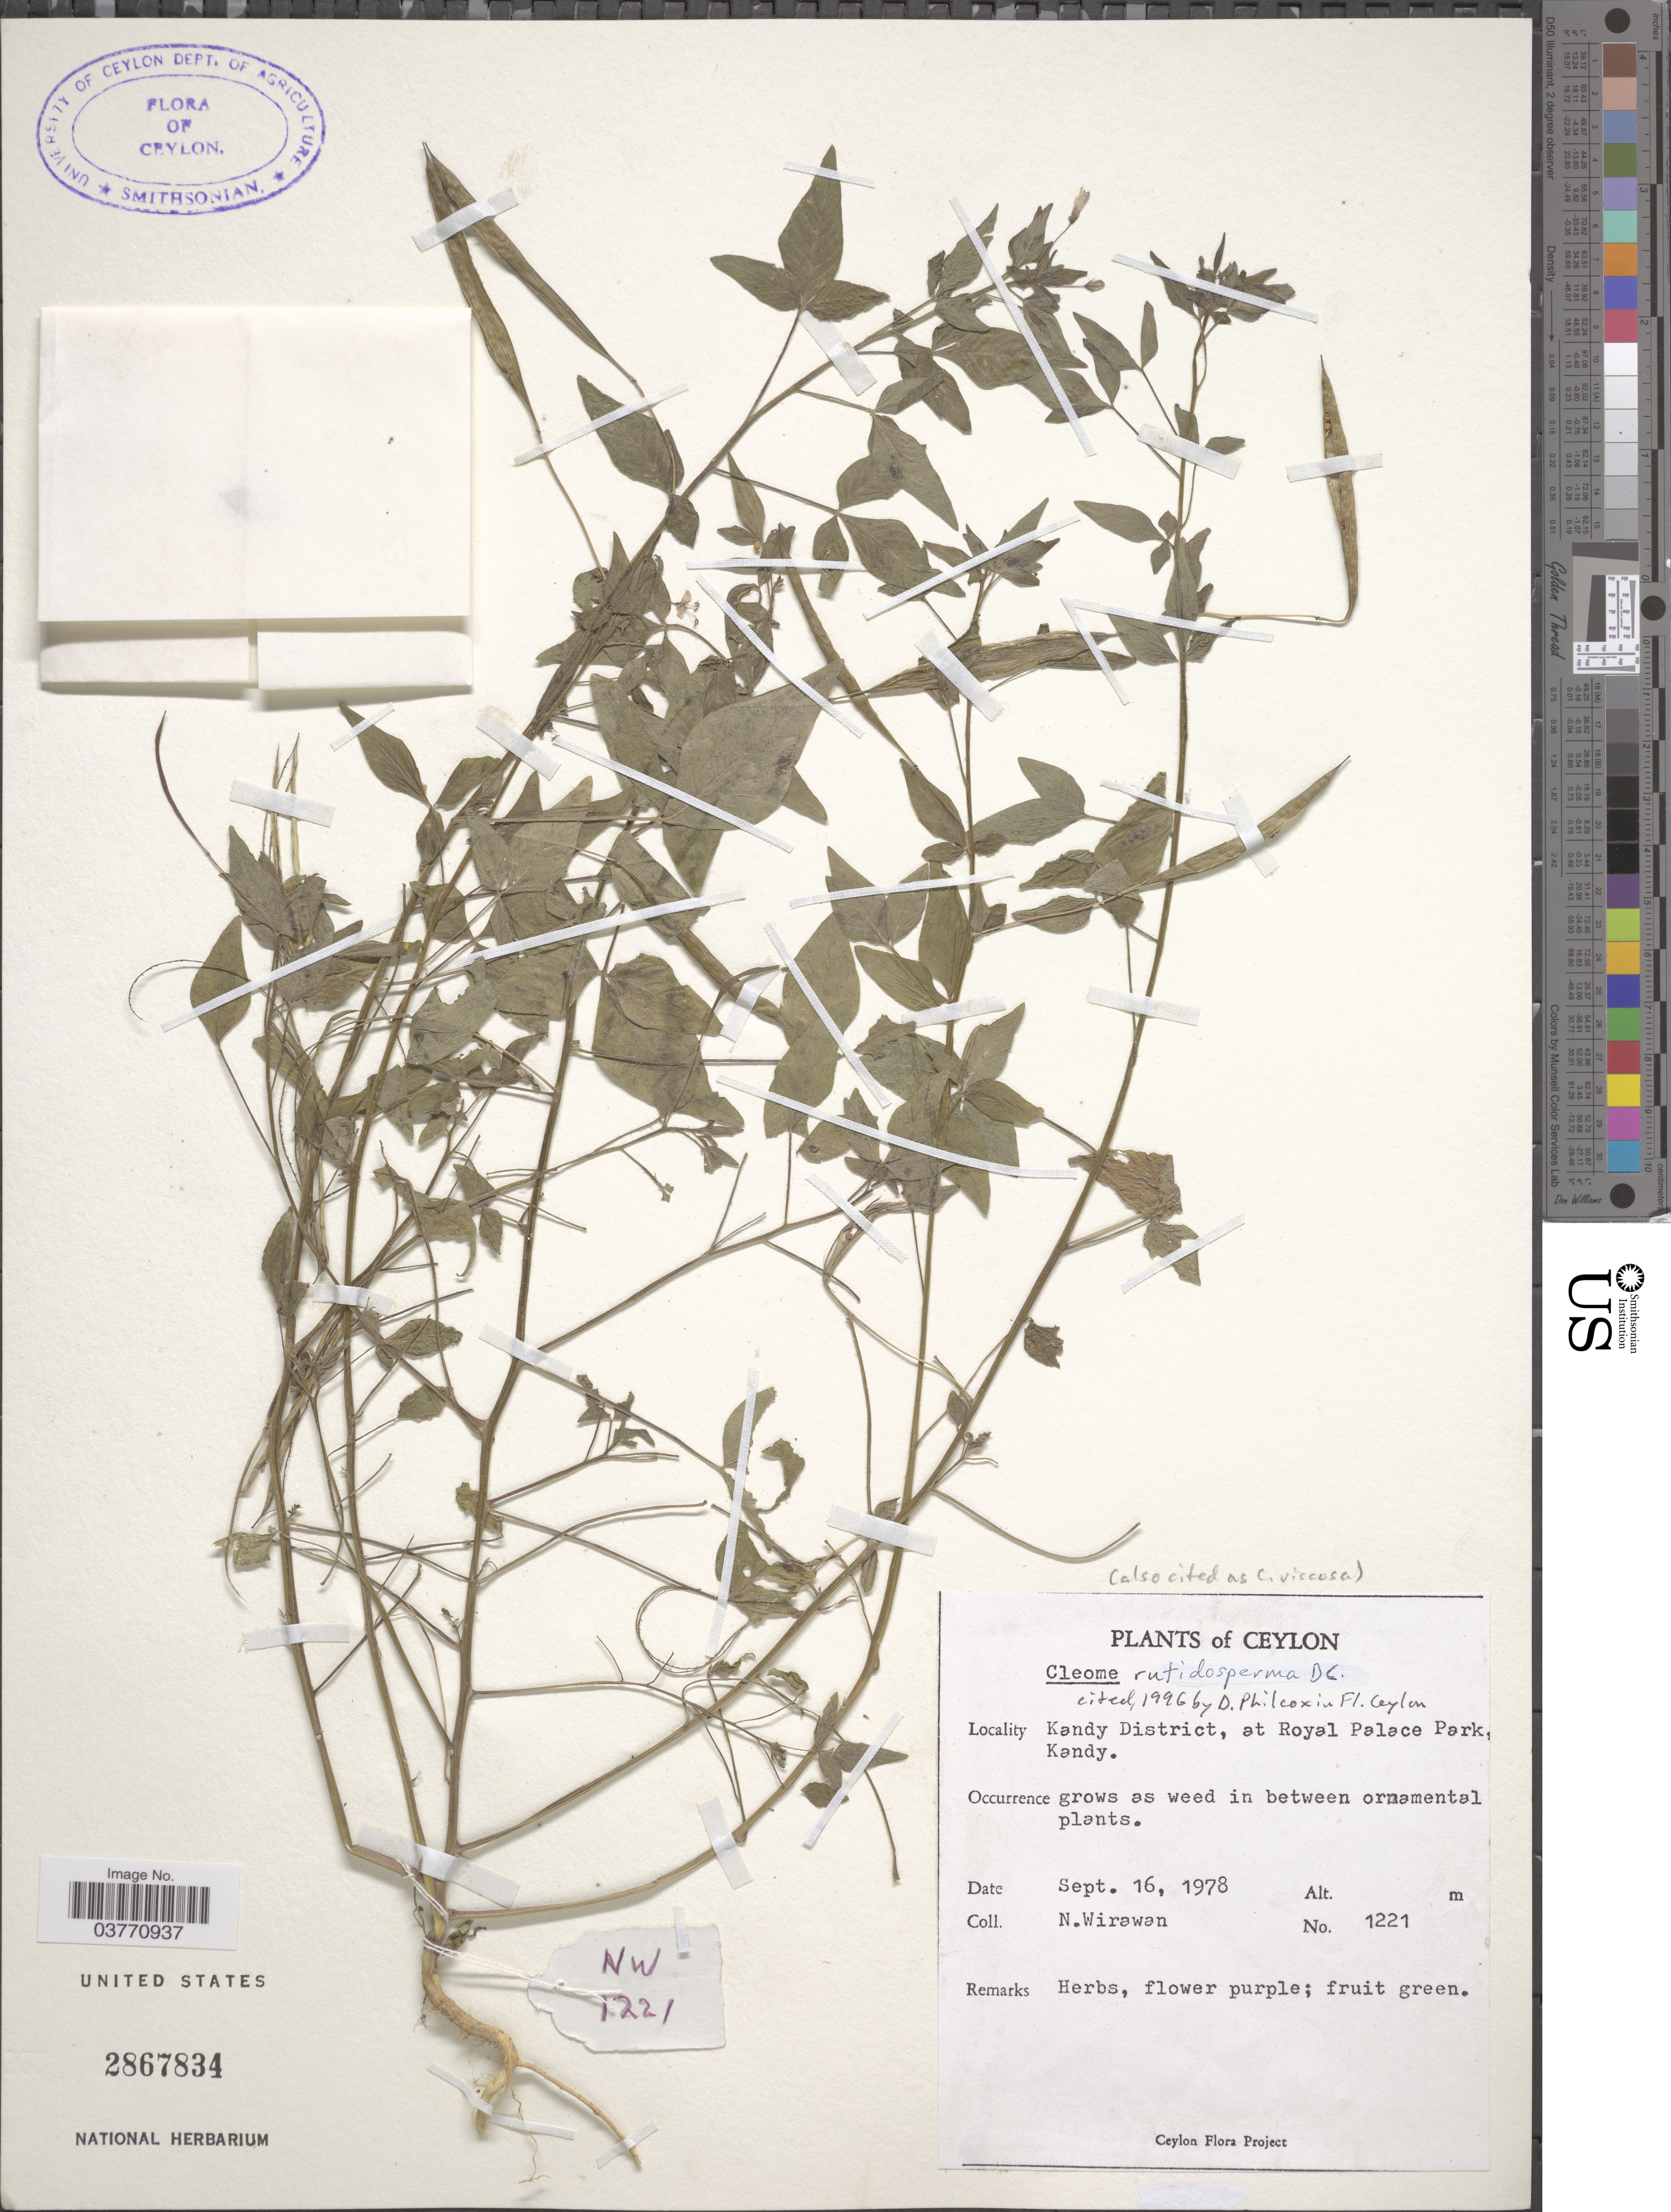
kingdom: Plantae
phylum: Tracheophyta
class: Magnoliopsida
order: Brassicales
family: Cleomaceae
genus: Sieruela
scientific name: Sieruela rutidosperma var. rutidosperma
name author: (DC.) Roalson & J.C. Hall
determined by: Strong, Mark T., (BOT), Smithsonian Institution - National Museum of Natural History (UNITED STATES)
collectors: N. Wirawan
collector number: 1221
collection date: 1978-09-16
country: Sri Lanka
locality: Ceylon. Kandy District, at Royal Palace Park, Kandy.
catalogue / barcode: US 2867834